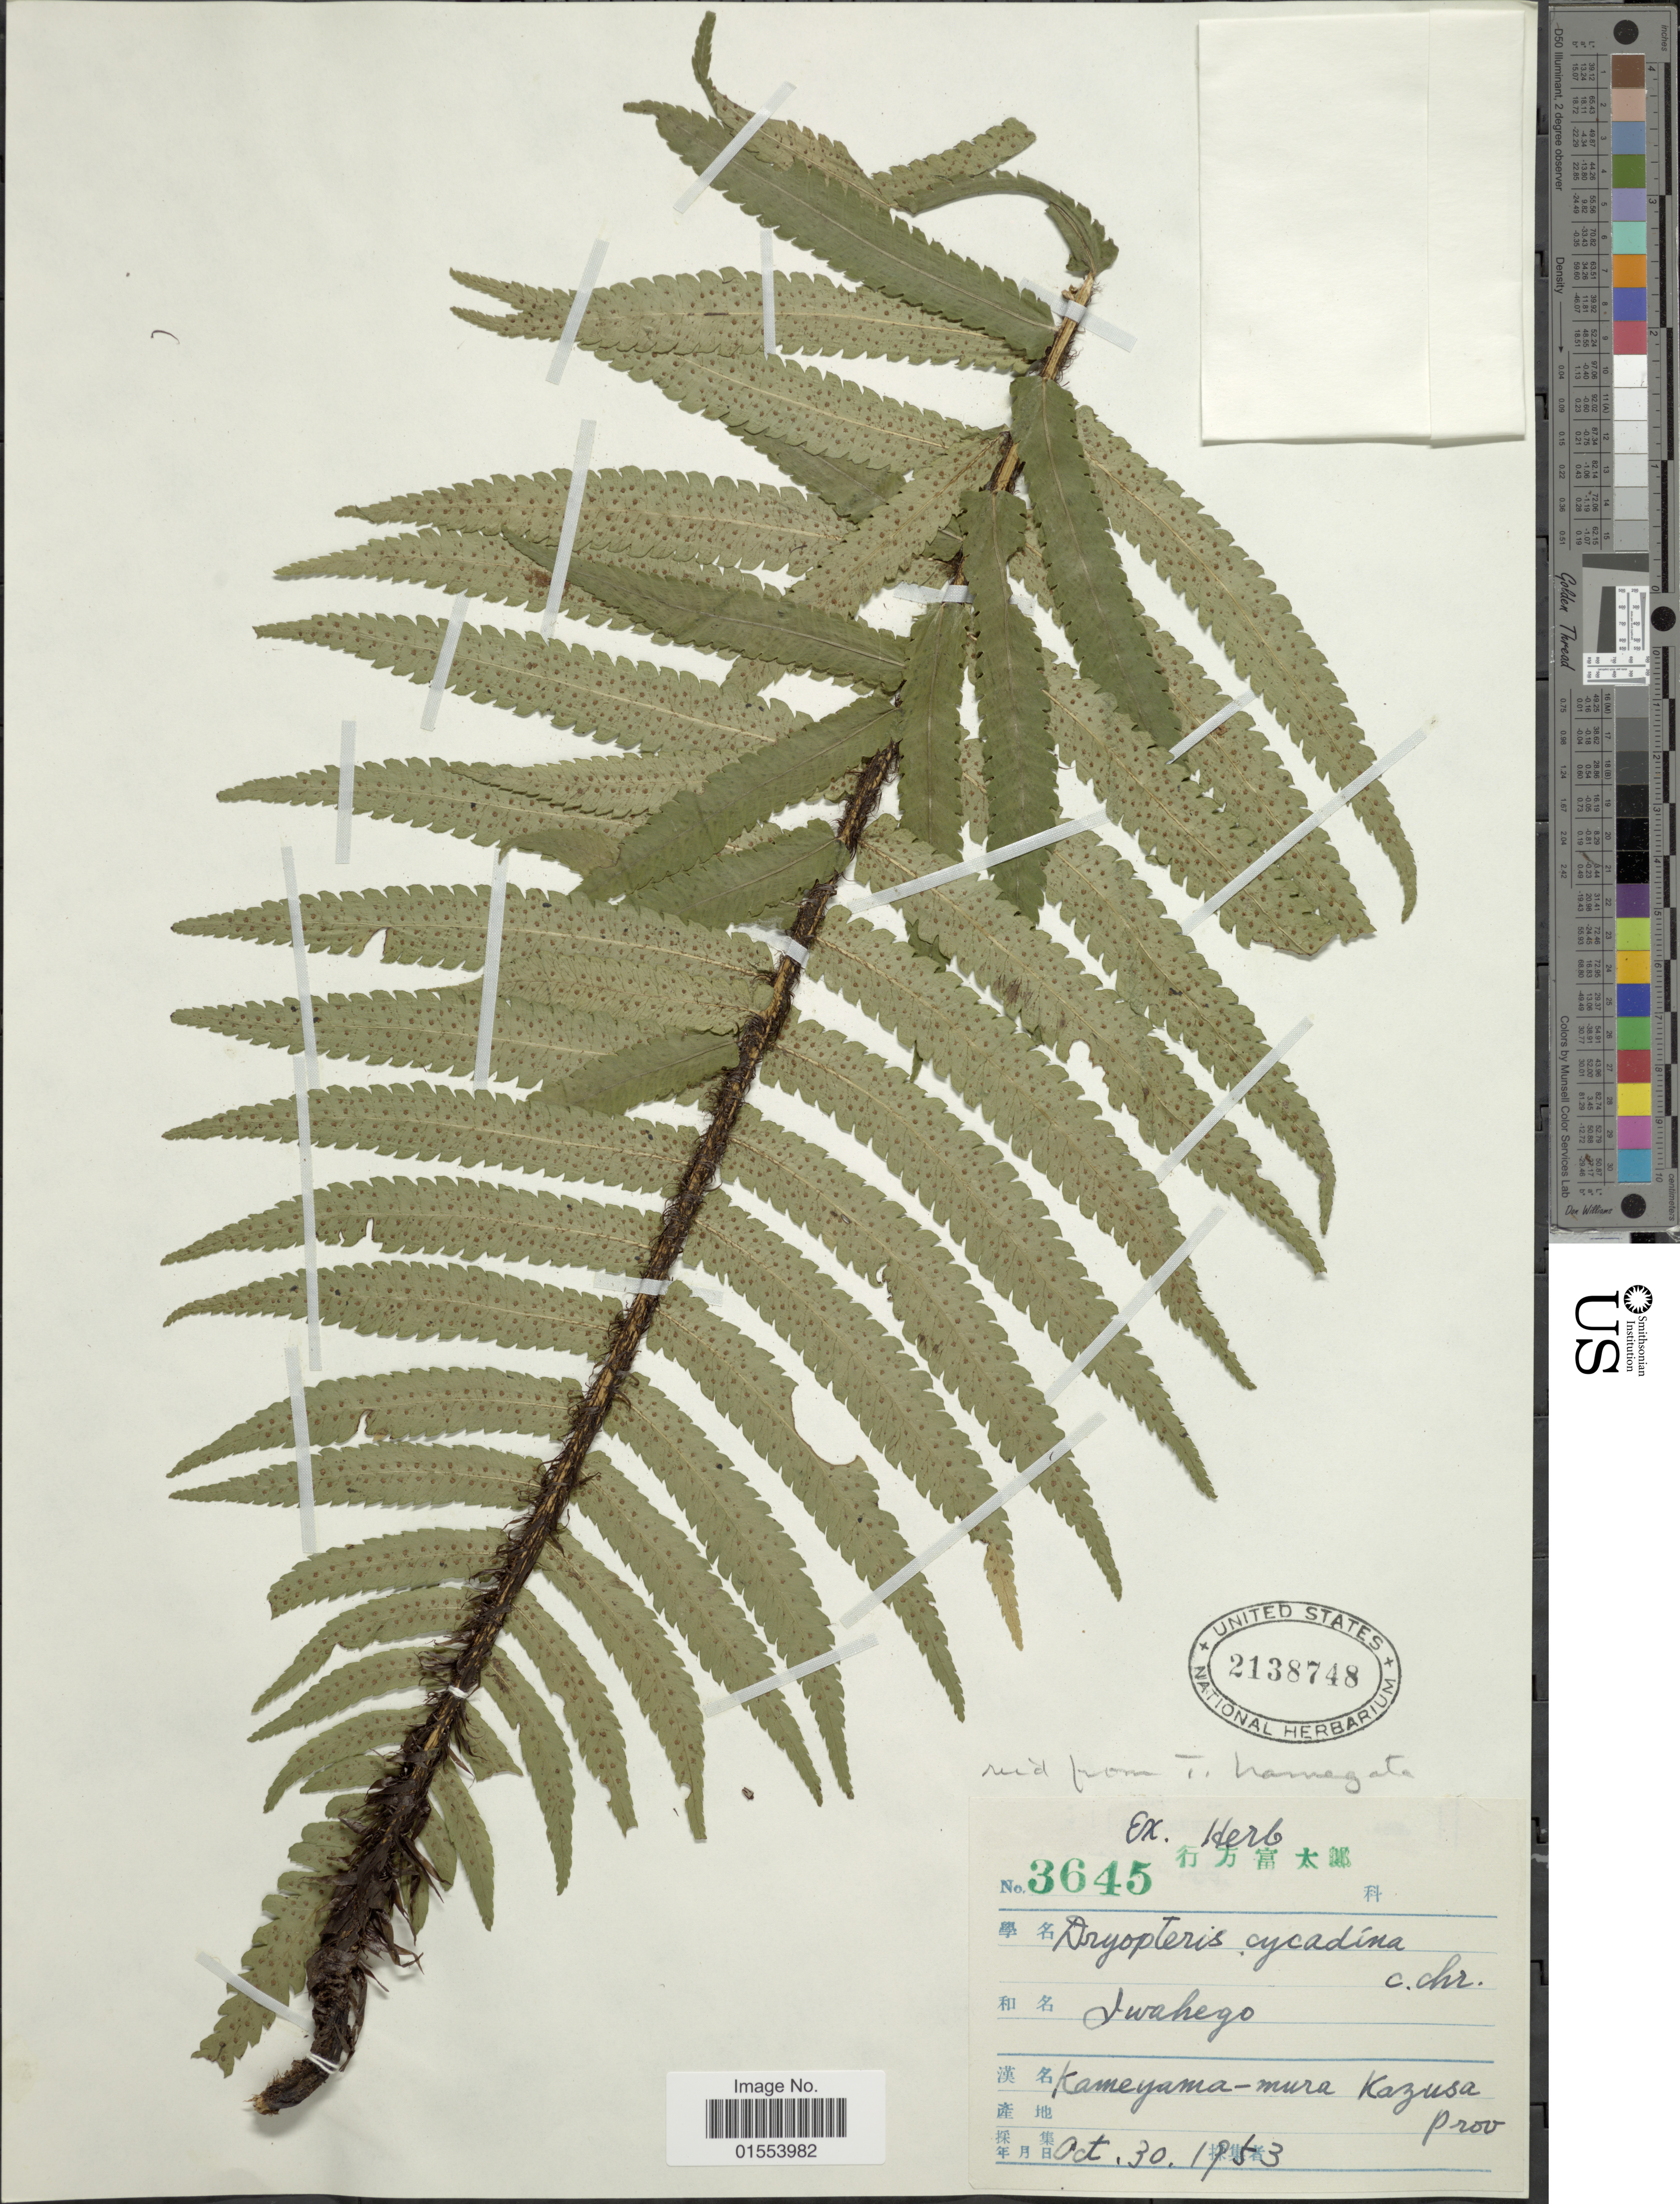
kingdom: Plantae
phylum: Tracheophyta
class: Polypodiopsida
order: Polypodiales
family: Dryopteridaceae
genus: Dryopteris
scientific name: Dryopteris cycadina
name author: (Franch. & Sav.) C. Chr.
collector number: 3645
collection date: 1953-10-30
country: Japan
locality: Kameyama-mura Kazusa Prov.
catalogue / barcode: US 2138748